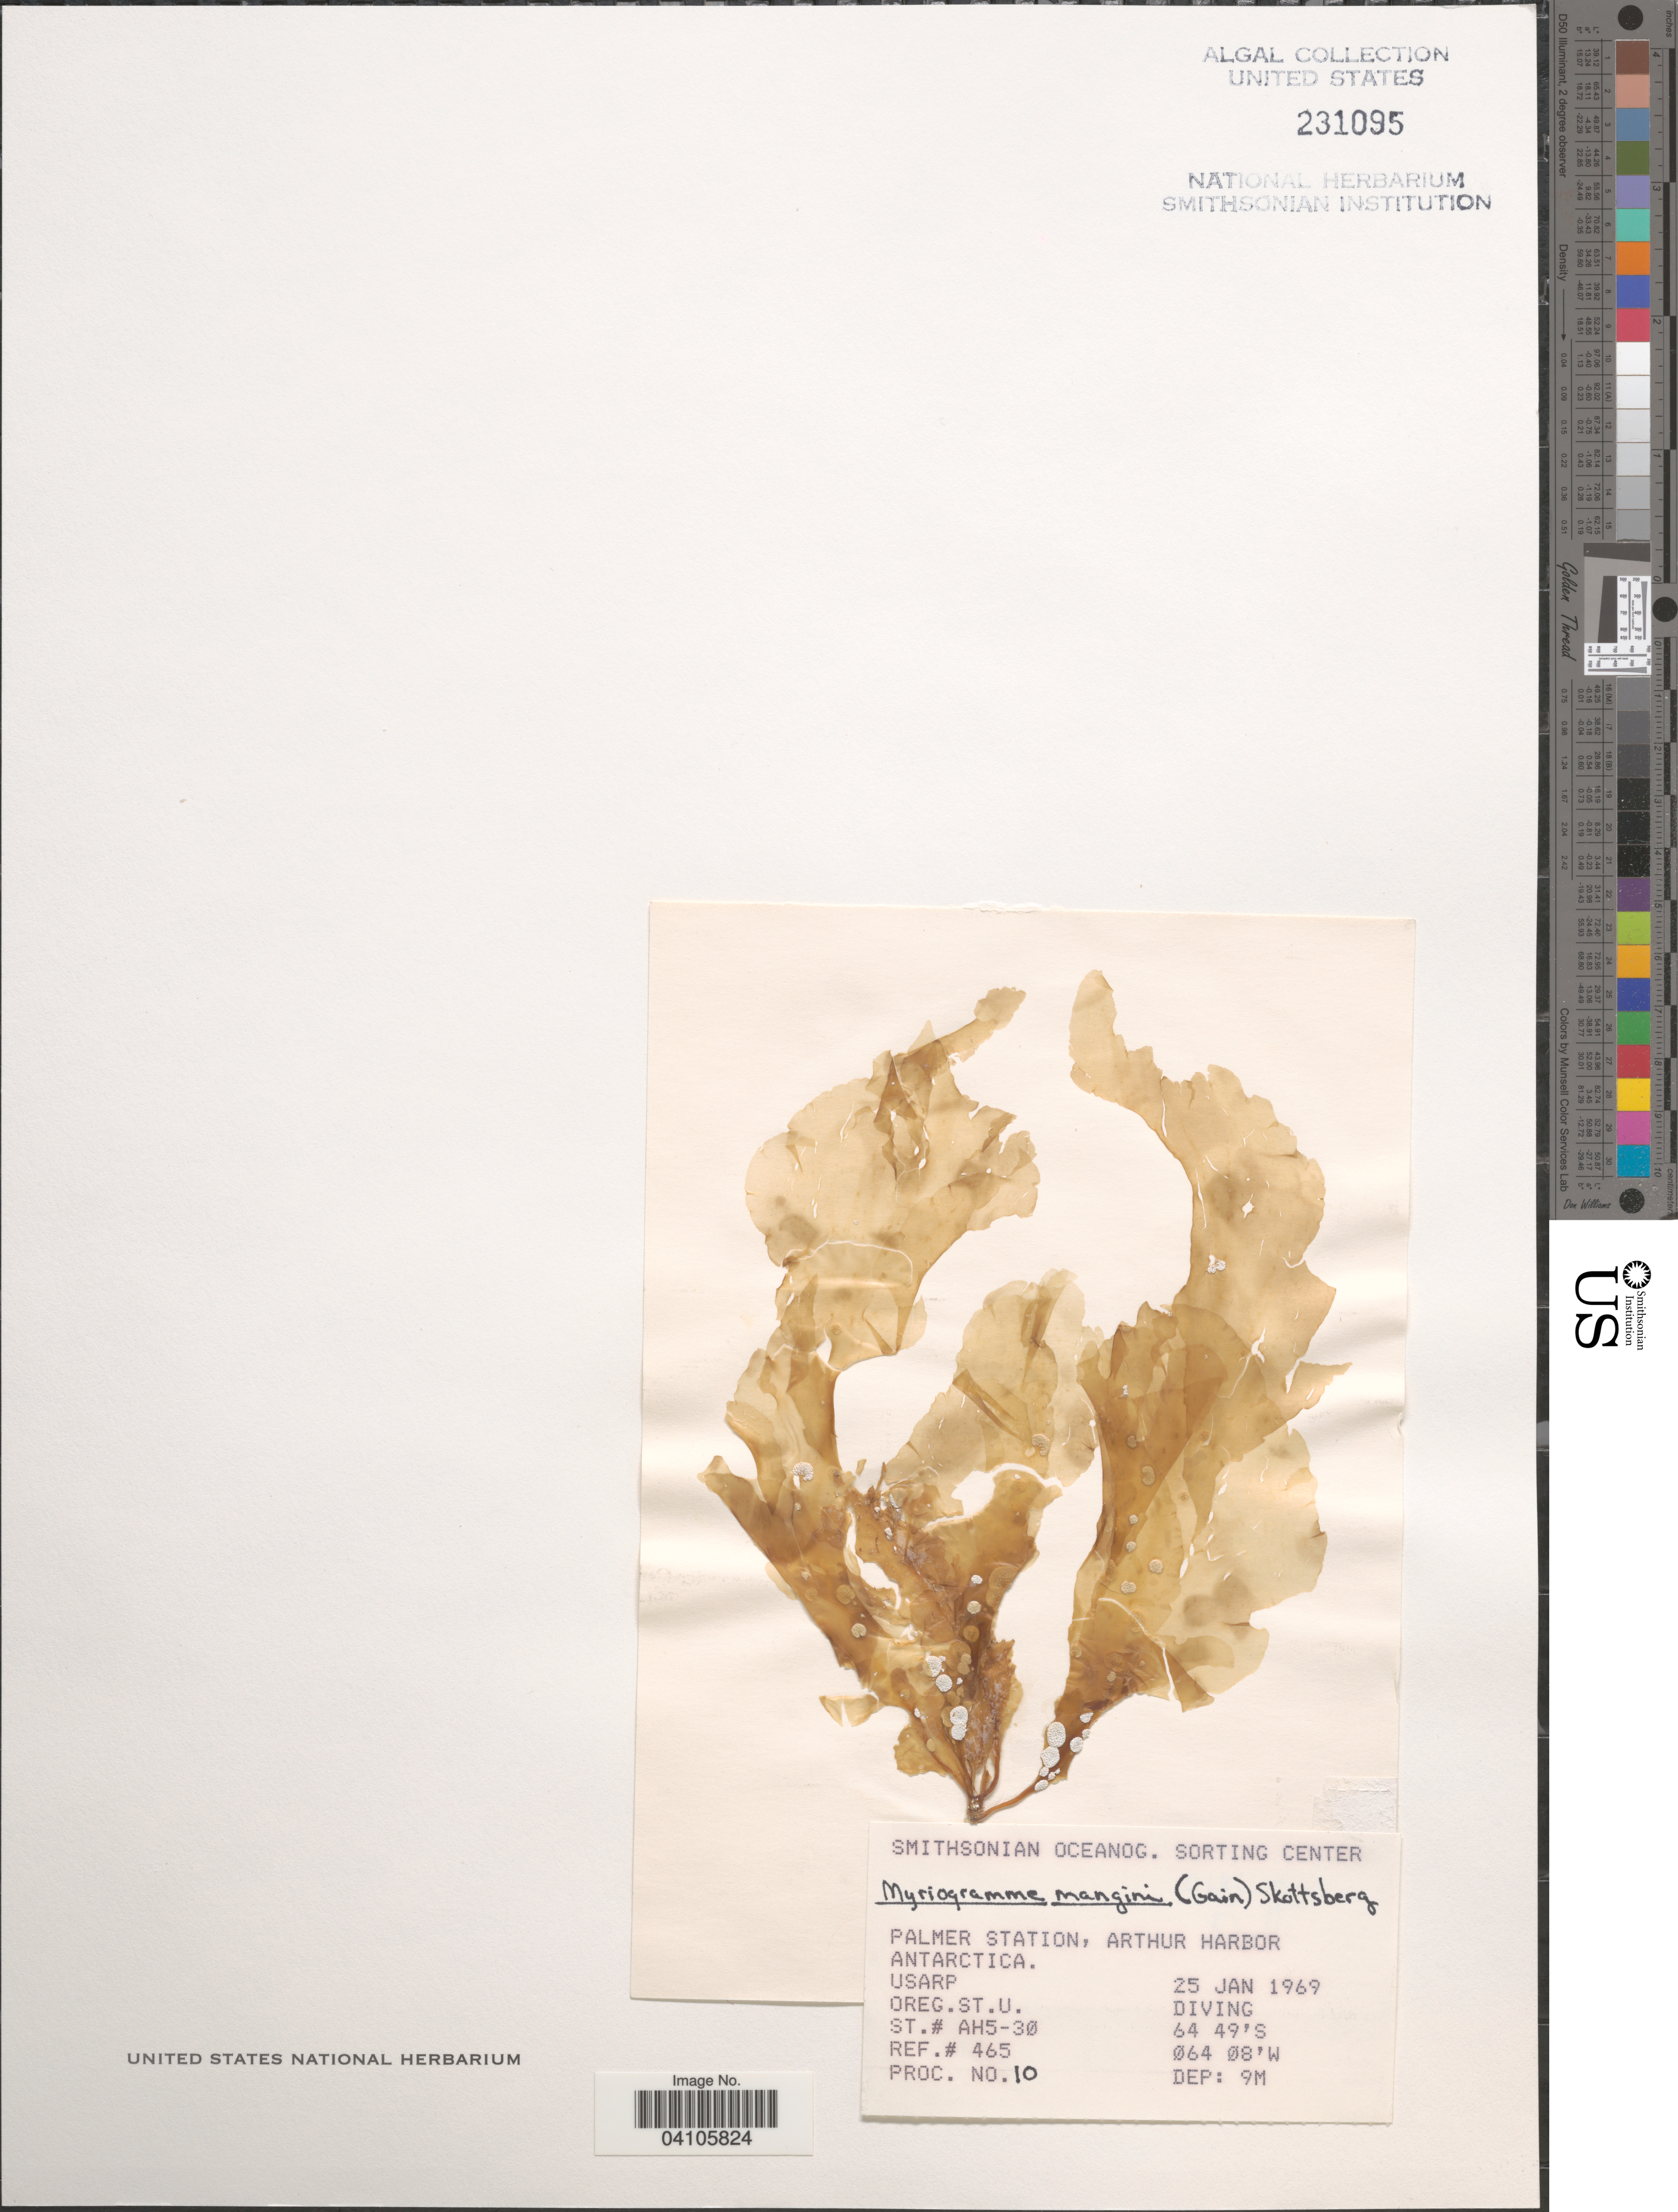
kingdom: Plantae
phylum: Rhodophyta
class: Florideophyceae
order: Ceramiales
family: Delesseriaceae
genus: Myriogramme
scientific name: Myriogramme manginii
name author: (Gain) Skottsb.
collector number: Proc. 10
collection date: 1969-01-25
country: Antarctica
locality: Palmer Station, Arthur Harbor. USARP.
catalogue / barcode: US 231095